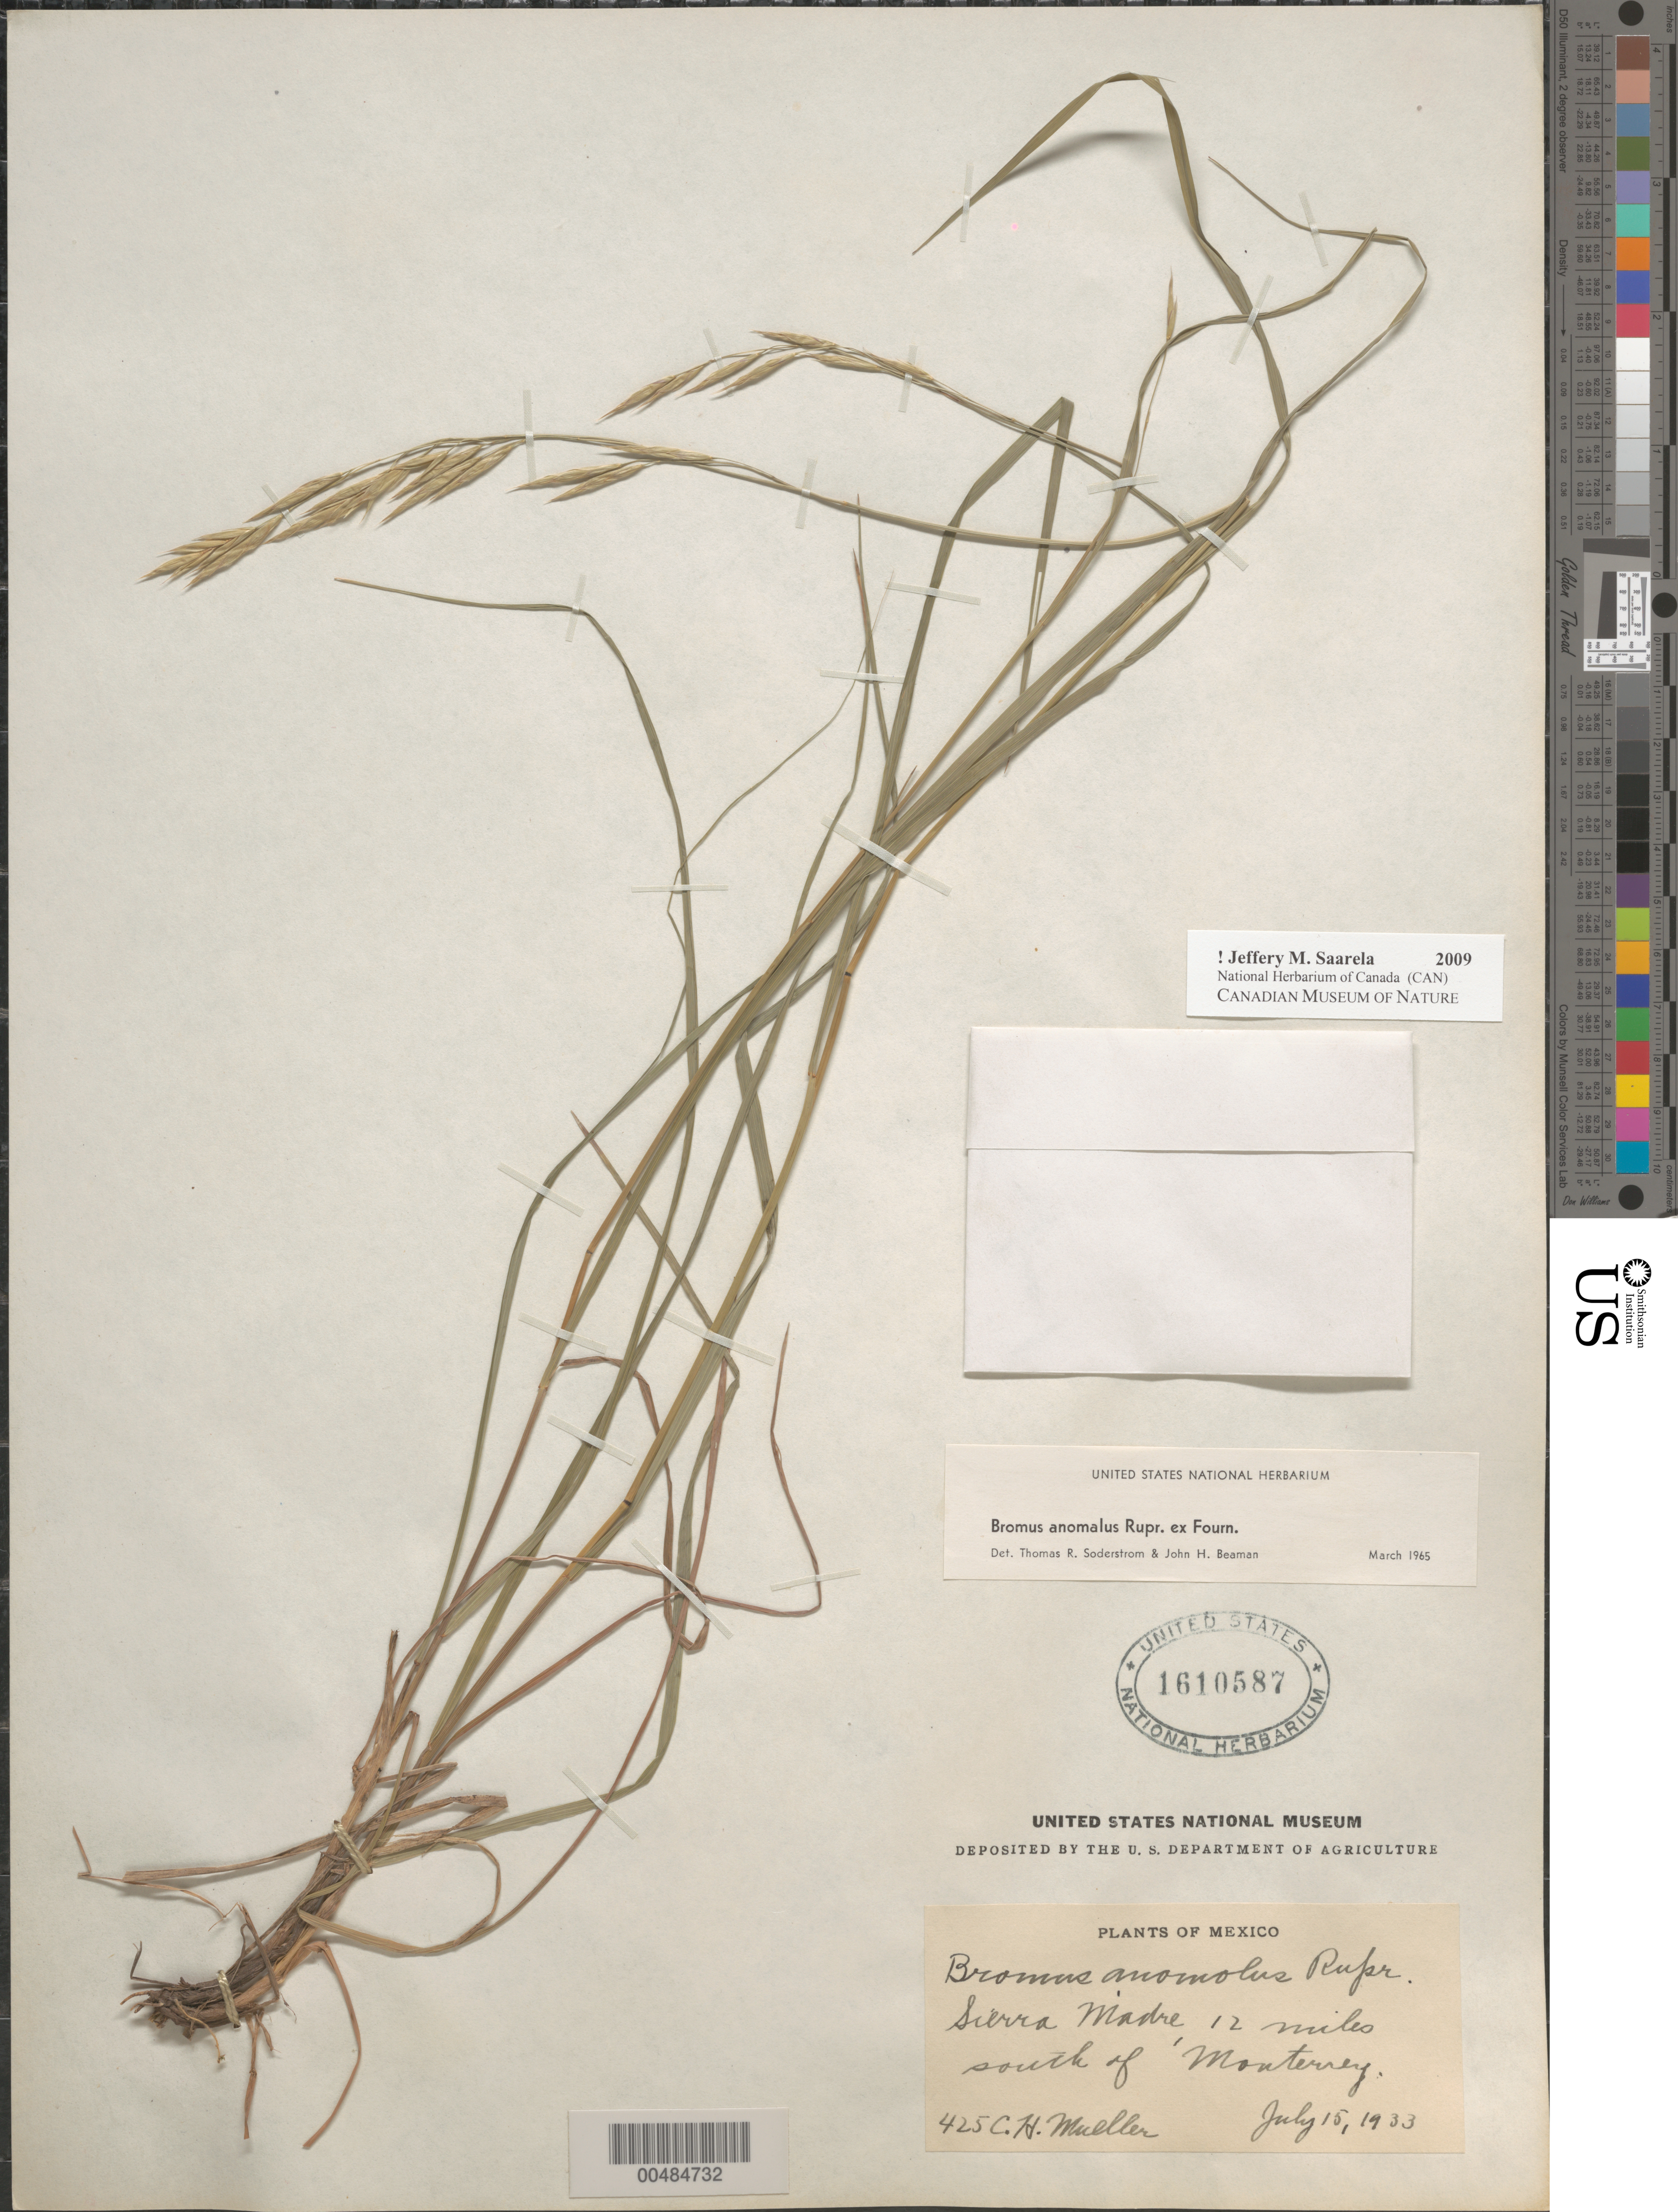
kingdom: Plantae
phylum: Tracheophyta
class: Liliopsida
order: Poales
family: Poaceae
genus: Bromus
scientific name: Bromus anomalus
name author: Rupr. ex E. Fourn.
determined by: Soderstrom, T. R.; Beaman, J. H.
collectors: C. H. Muller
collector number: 425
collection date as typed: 15 Jul 1933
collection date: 1933-07-15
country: Mexico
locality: Sierra Madre, 12 mi S of Monterrey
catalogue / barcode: US 1610587